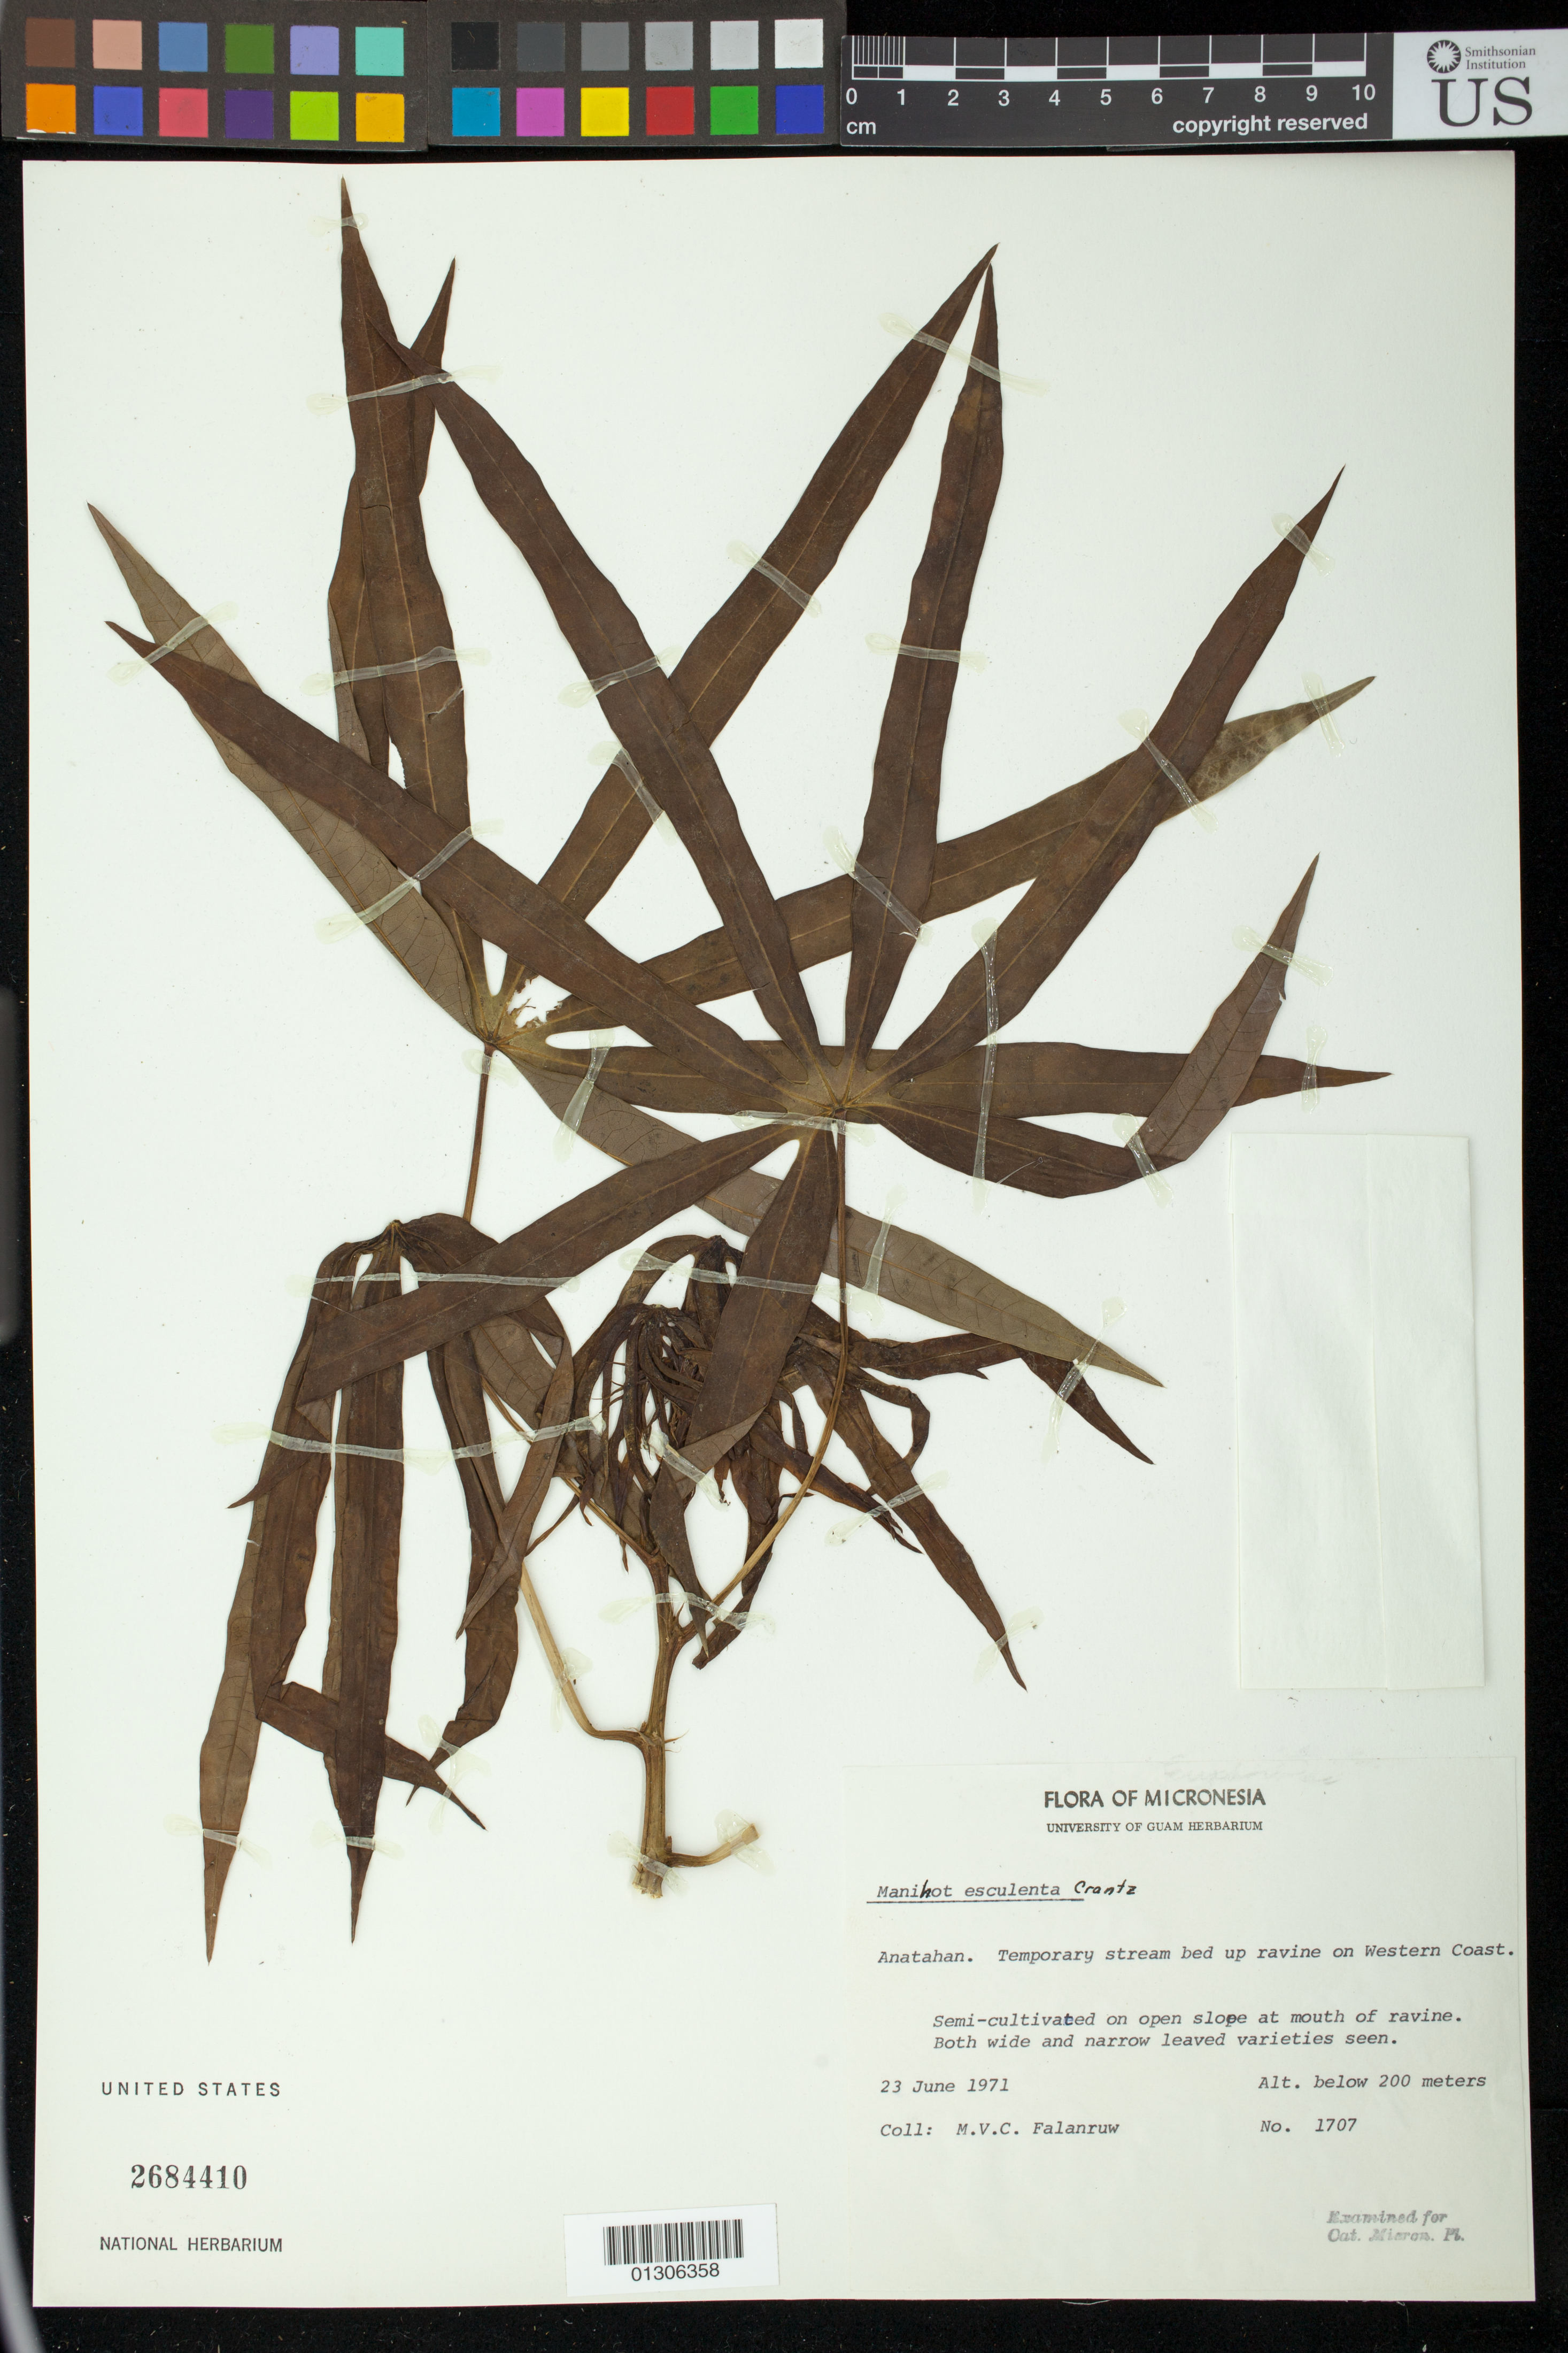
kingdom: Plantae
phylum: Tracheophyta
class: Magnoliopsida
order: Malpighiales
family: Euphorbiaceae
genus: Manihot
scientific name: Manihot esculenta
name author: Crantz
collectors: M. V. Falanruw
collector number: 1707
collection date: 1971-06-23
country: Northern Mariana Islands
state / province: Northern Islands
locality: Anatahan. Temporary stream bed up ravine on Western Coast.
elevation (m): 0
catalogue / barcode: US 2684410